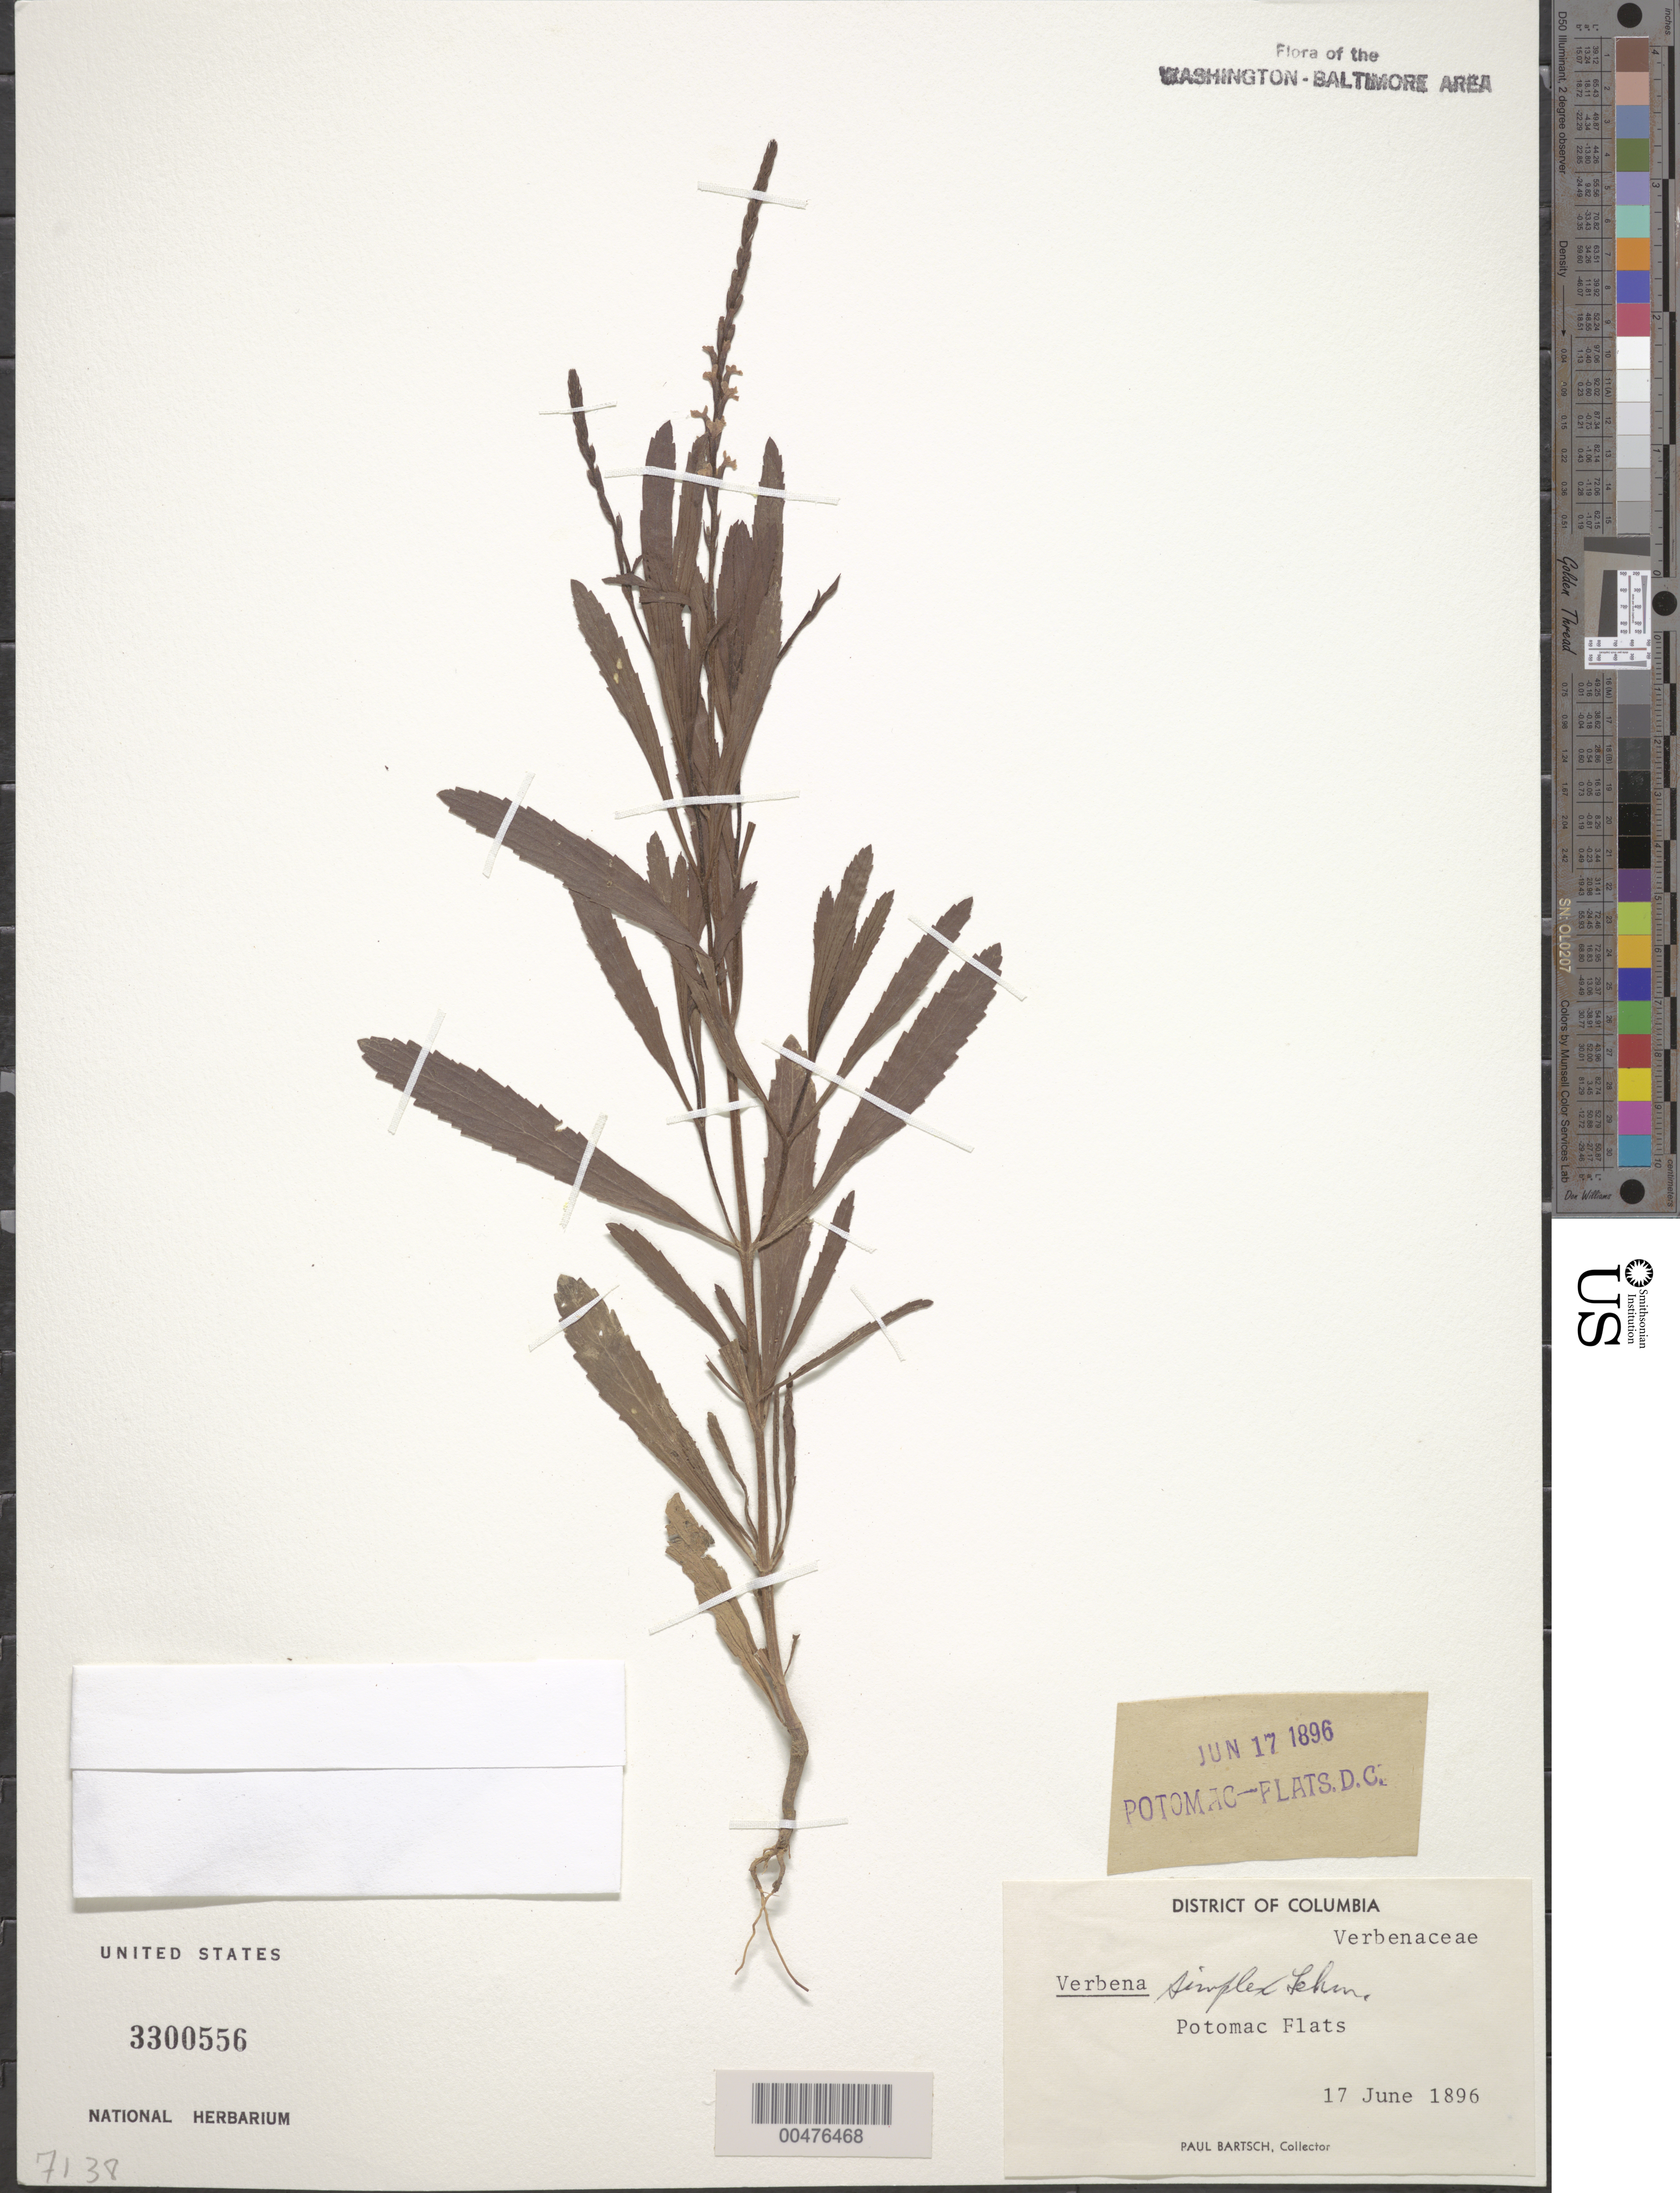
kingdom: Plantae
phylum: Tracheophyta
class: Magnoliopsida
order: Lamiales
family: Verbenaceae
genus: Verbena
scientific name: Verbena simplex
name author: F. Lehm.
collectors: P. Bartsch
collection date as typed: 17 Jun 1896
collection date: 1896-06-17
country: United States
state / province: District of Columbia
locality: Potomac Flats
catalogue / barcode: US 3300556